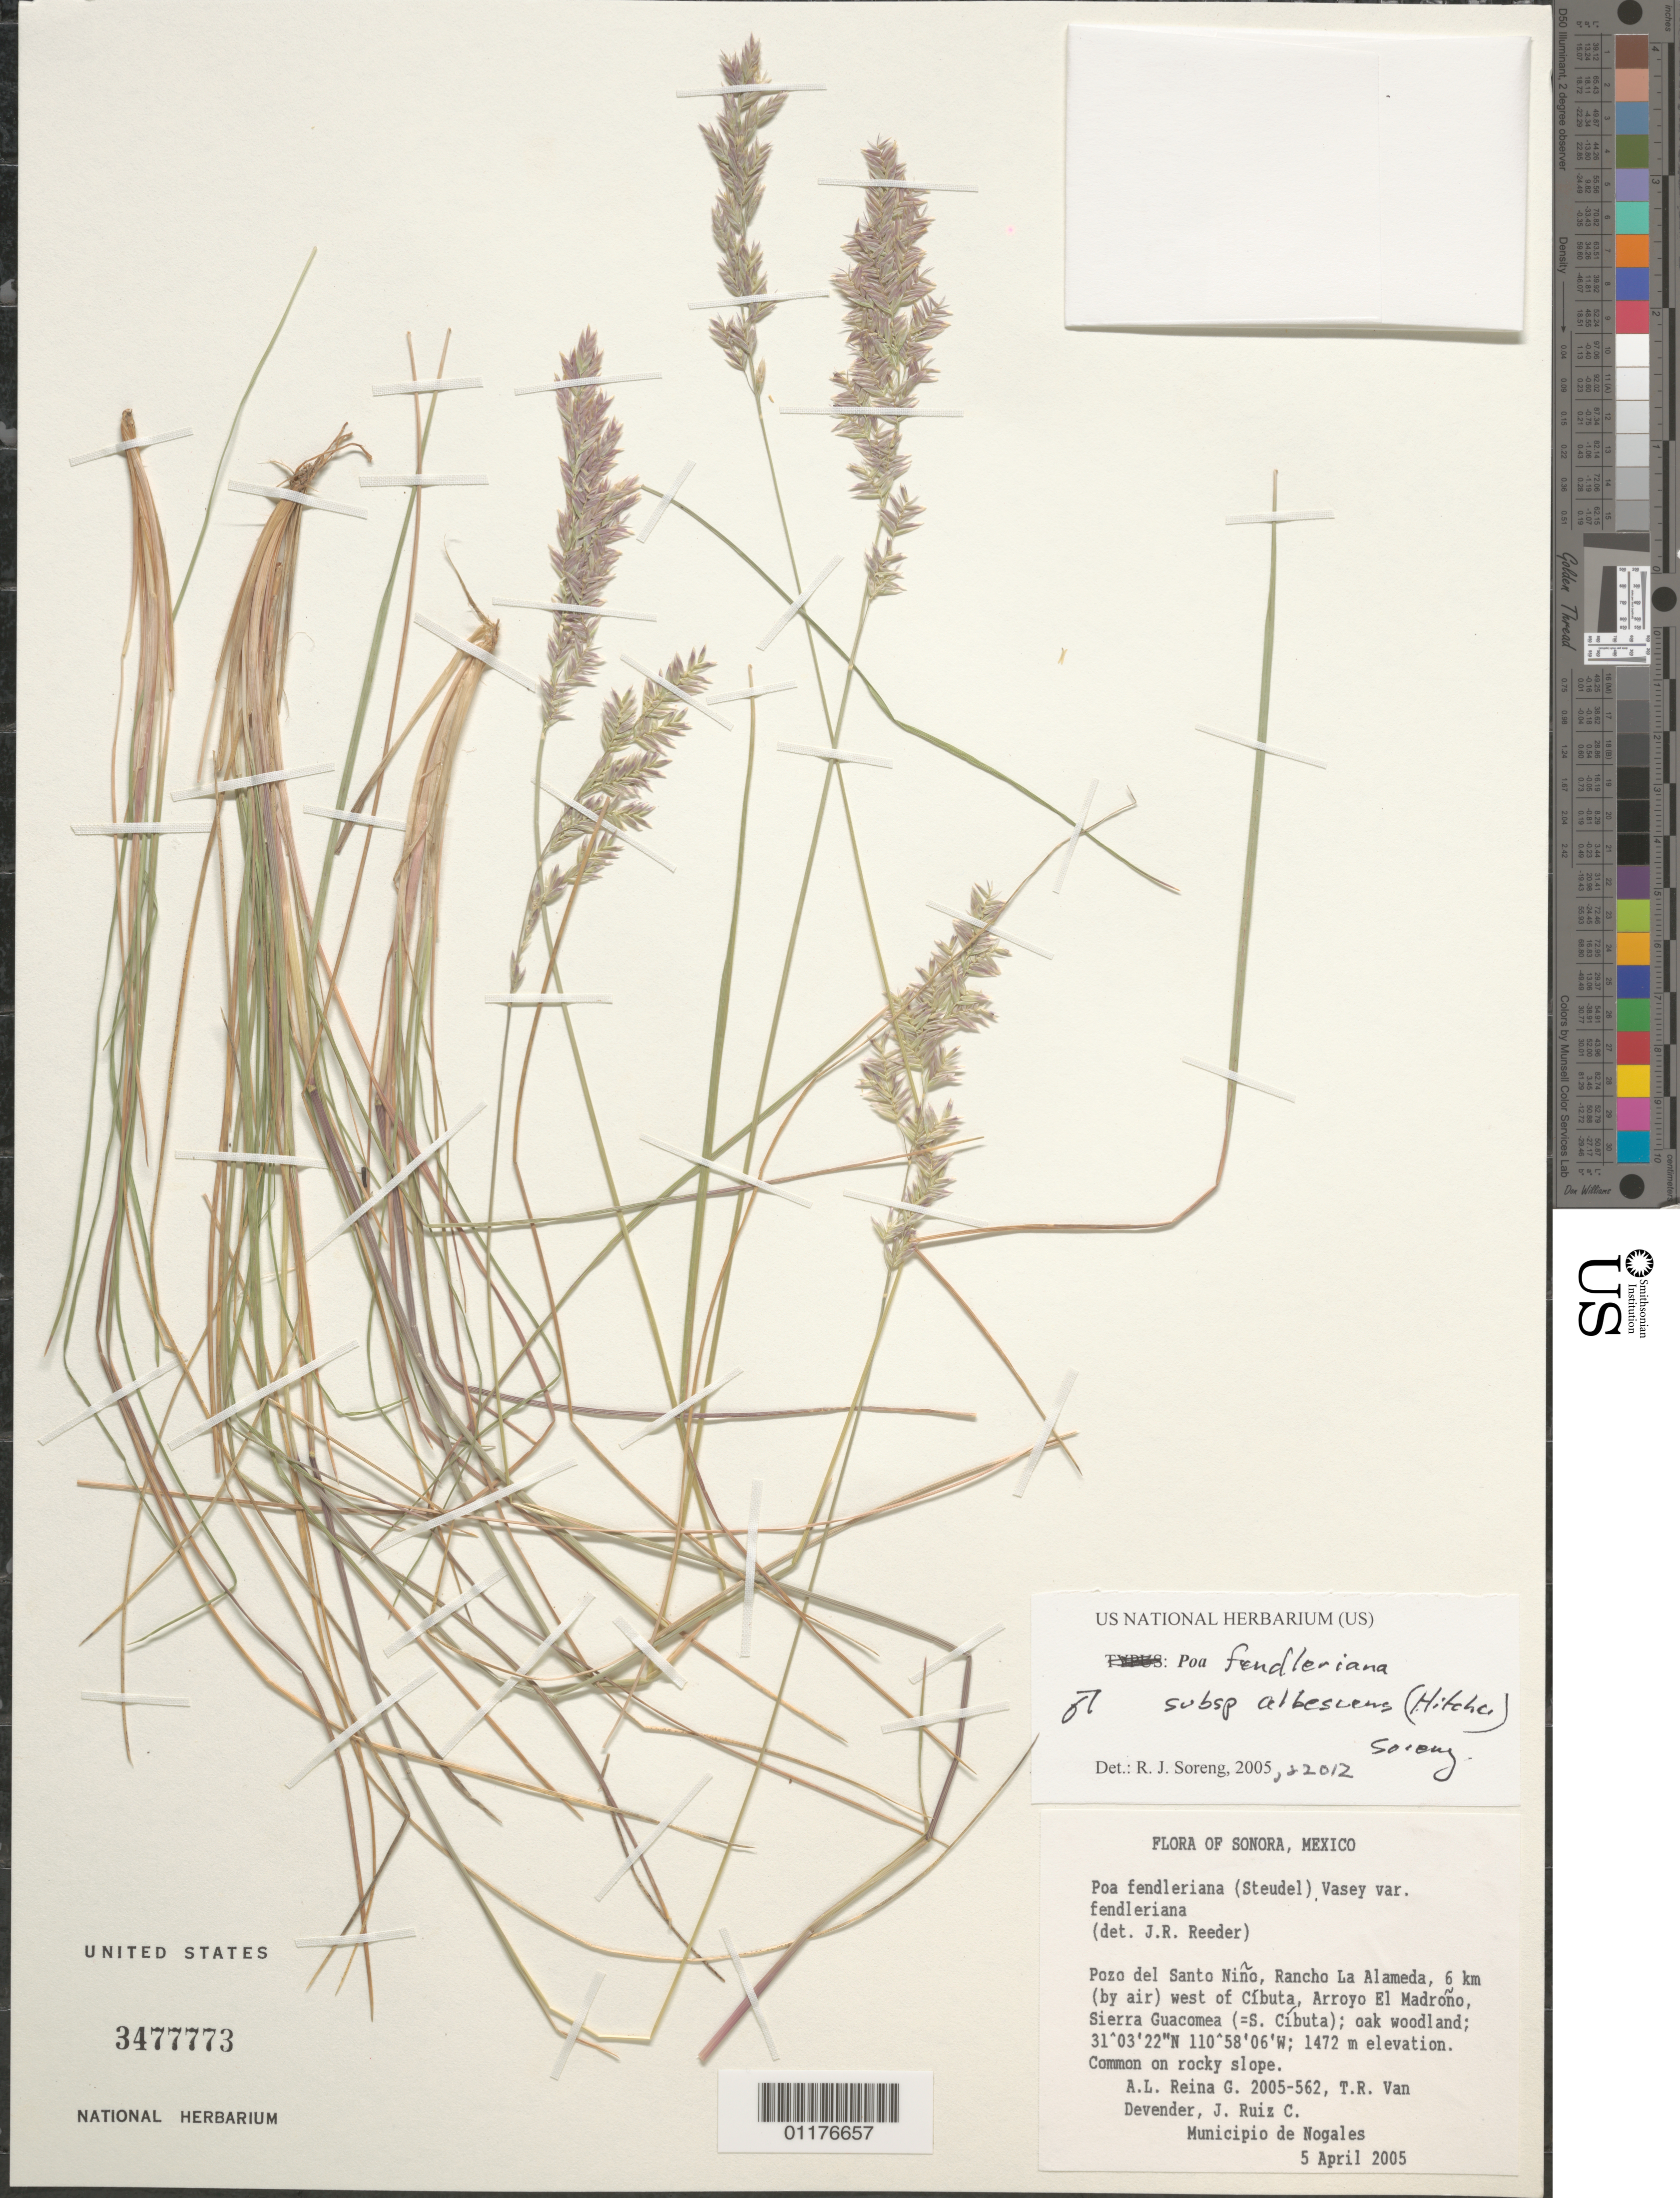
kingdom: Plantae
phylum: Tracheophyta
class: Liliopsida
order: Poales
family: Poaceae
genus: Poa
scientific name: Poa fendleriana subsp. albescens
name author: (Hitchc.) Soreng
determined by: Soreng, Robert J., Research Associate (BOT), Smithsonian Institution - National Museum of Natural History (UNITED STATES)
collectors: A. L. Reina G., Baker, M.A. & Van Devender, T.R. & J. Ruiz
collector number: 2005-562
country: Mexico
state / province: Sonora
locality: Poz0 del Santo Nino, Rancho La Alameda, W of Cibuta, Arroyo El Madrono, Sierra Guacomea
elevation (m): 1472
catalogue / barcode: US 3477773